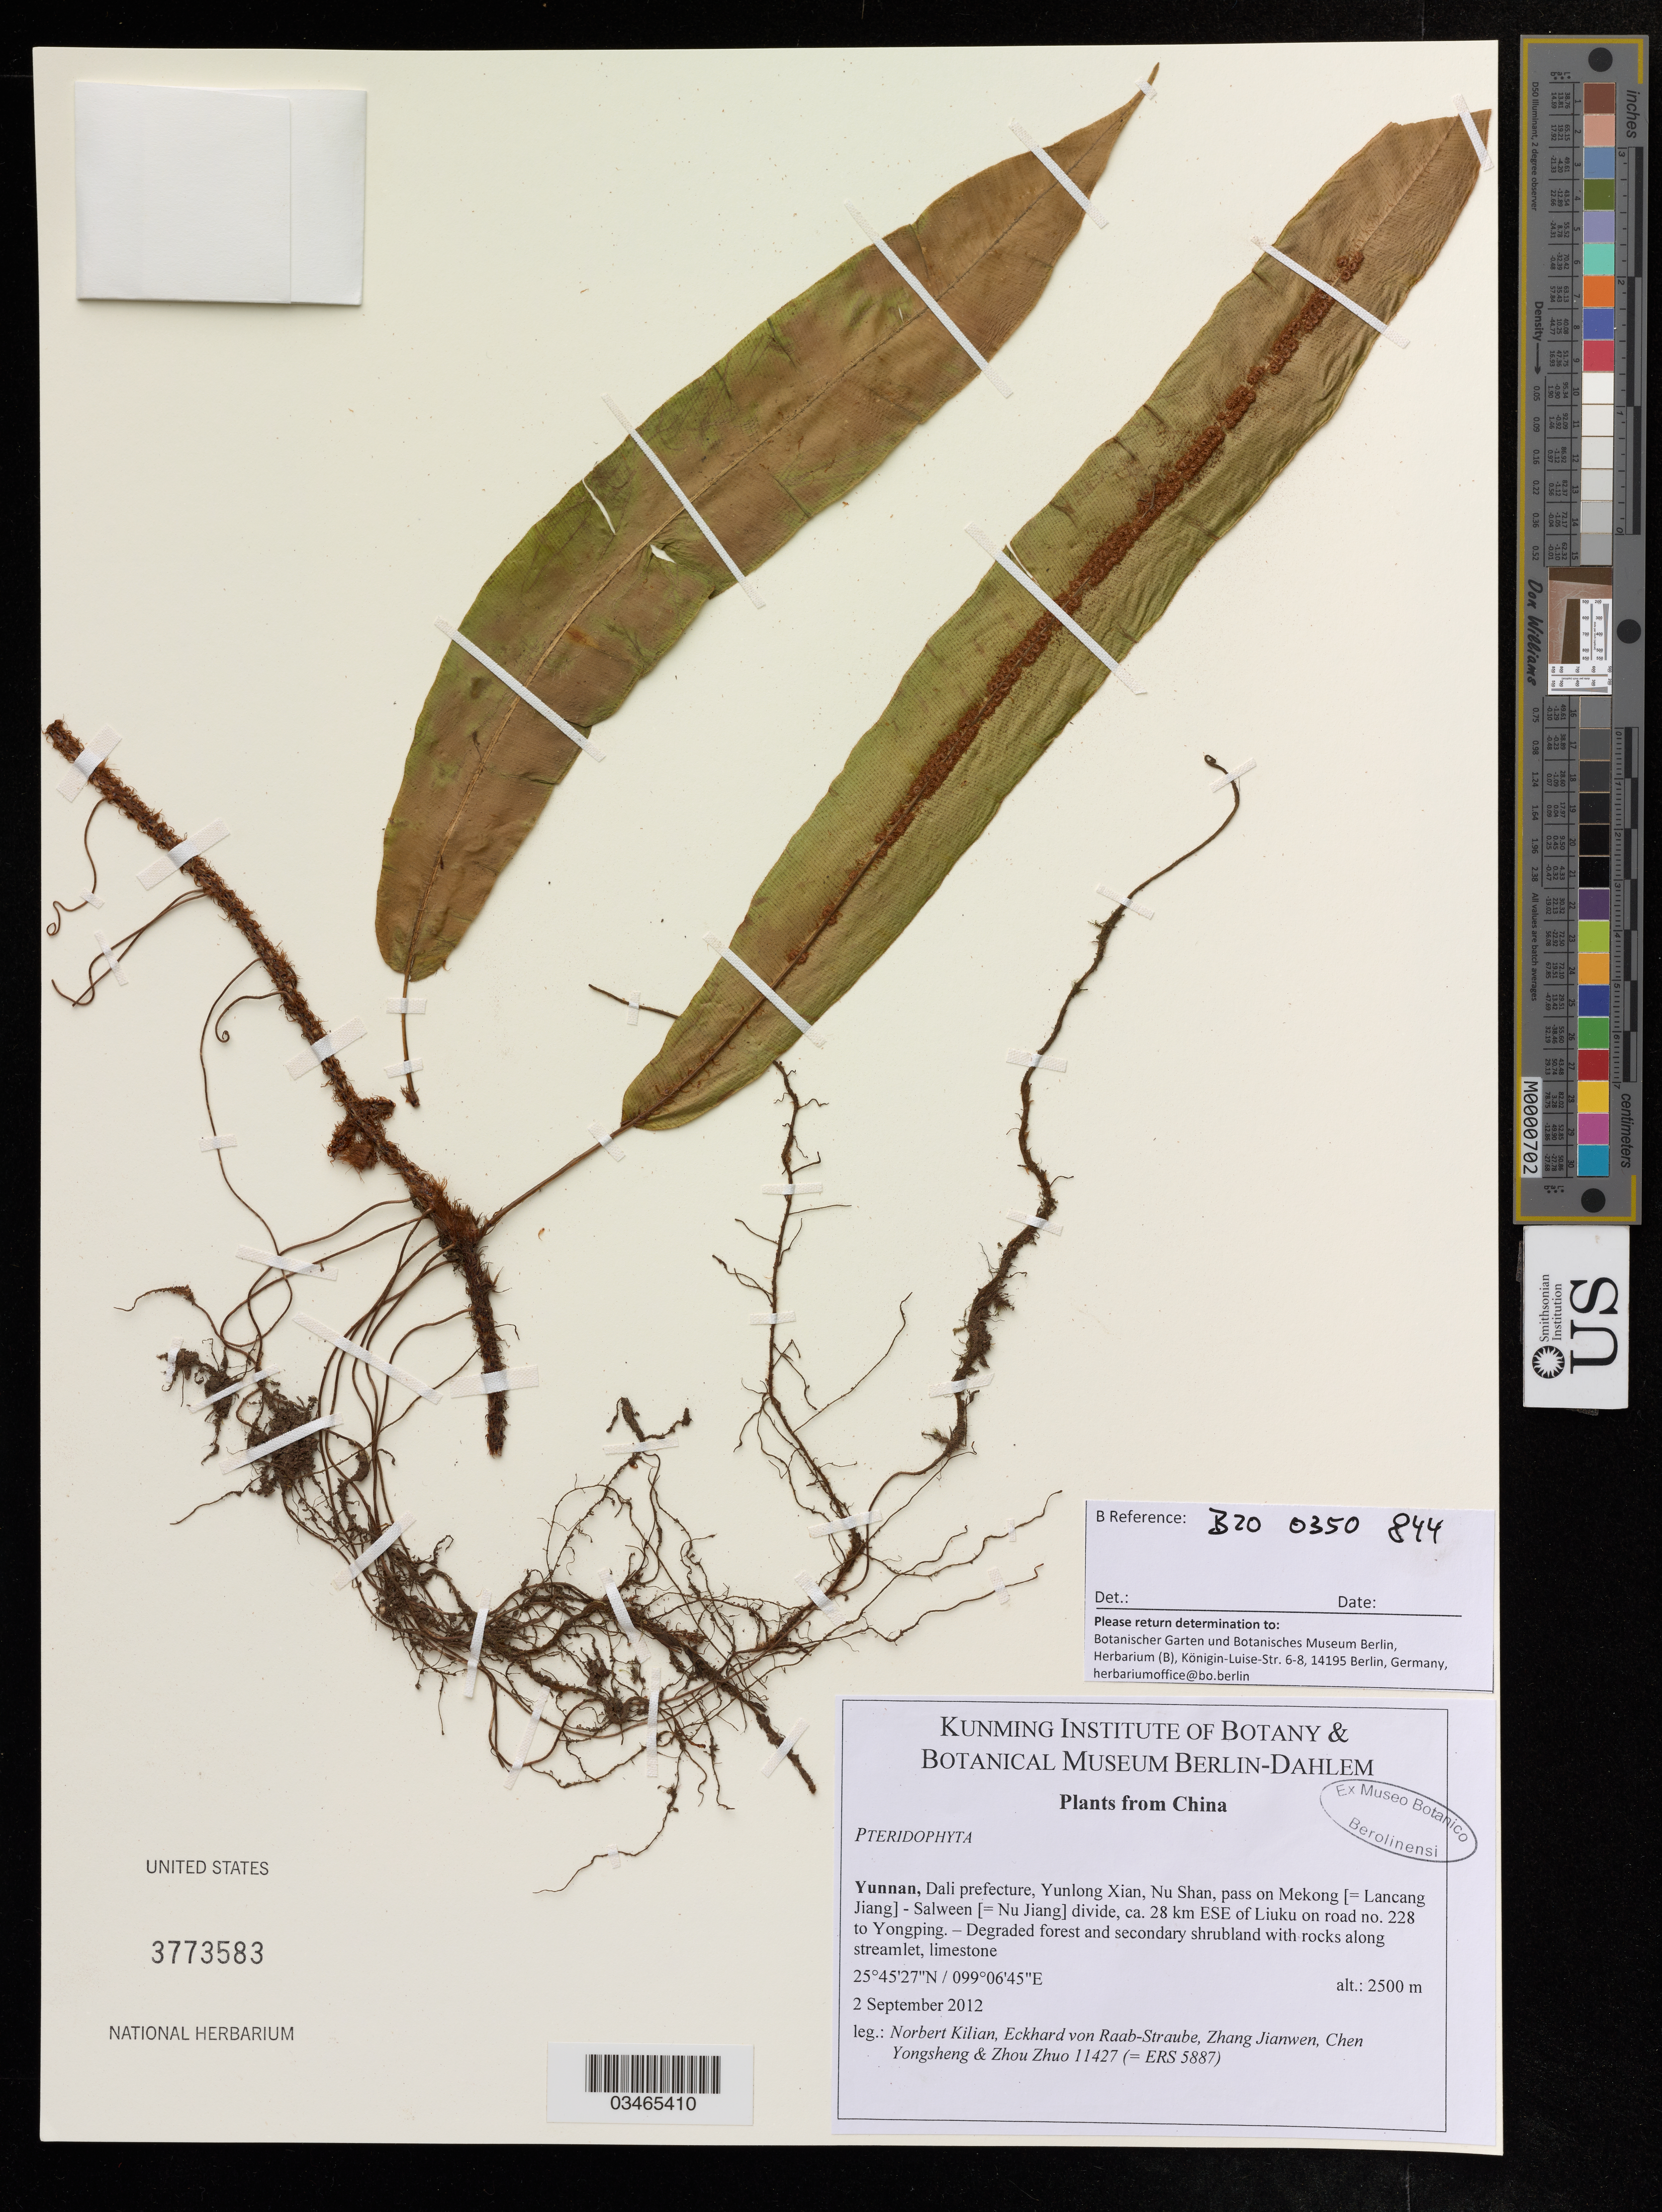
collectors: N. Kilian & E. Raab-Straube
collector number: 11427 (ERS5887)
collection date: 2012-09-02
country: China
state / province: Yunnan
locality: Yulong Xian, Nu Shan, pass on Mekong-Salween divide, ca 28 km ESE of Liuku on road no. 228 to Yongping.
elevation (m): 2500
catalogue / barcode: US 3773583